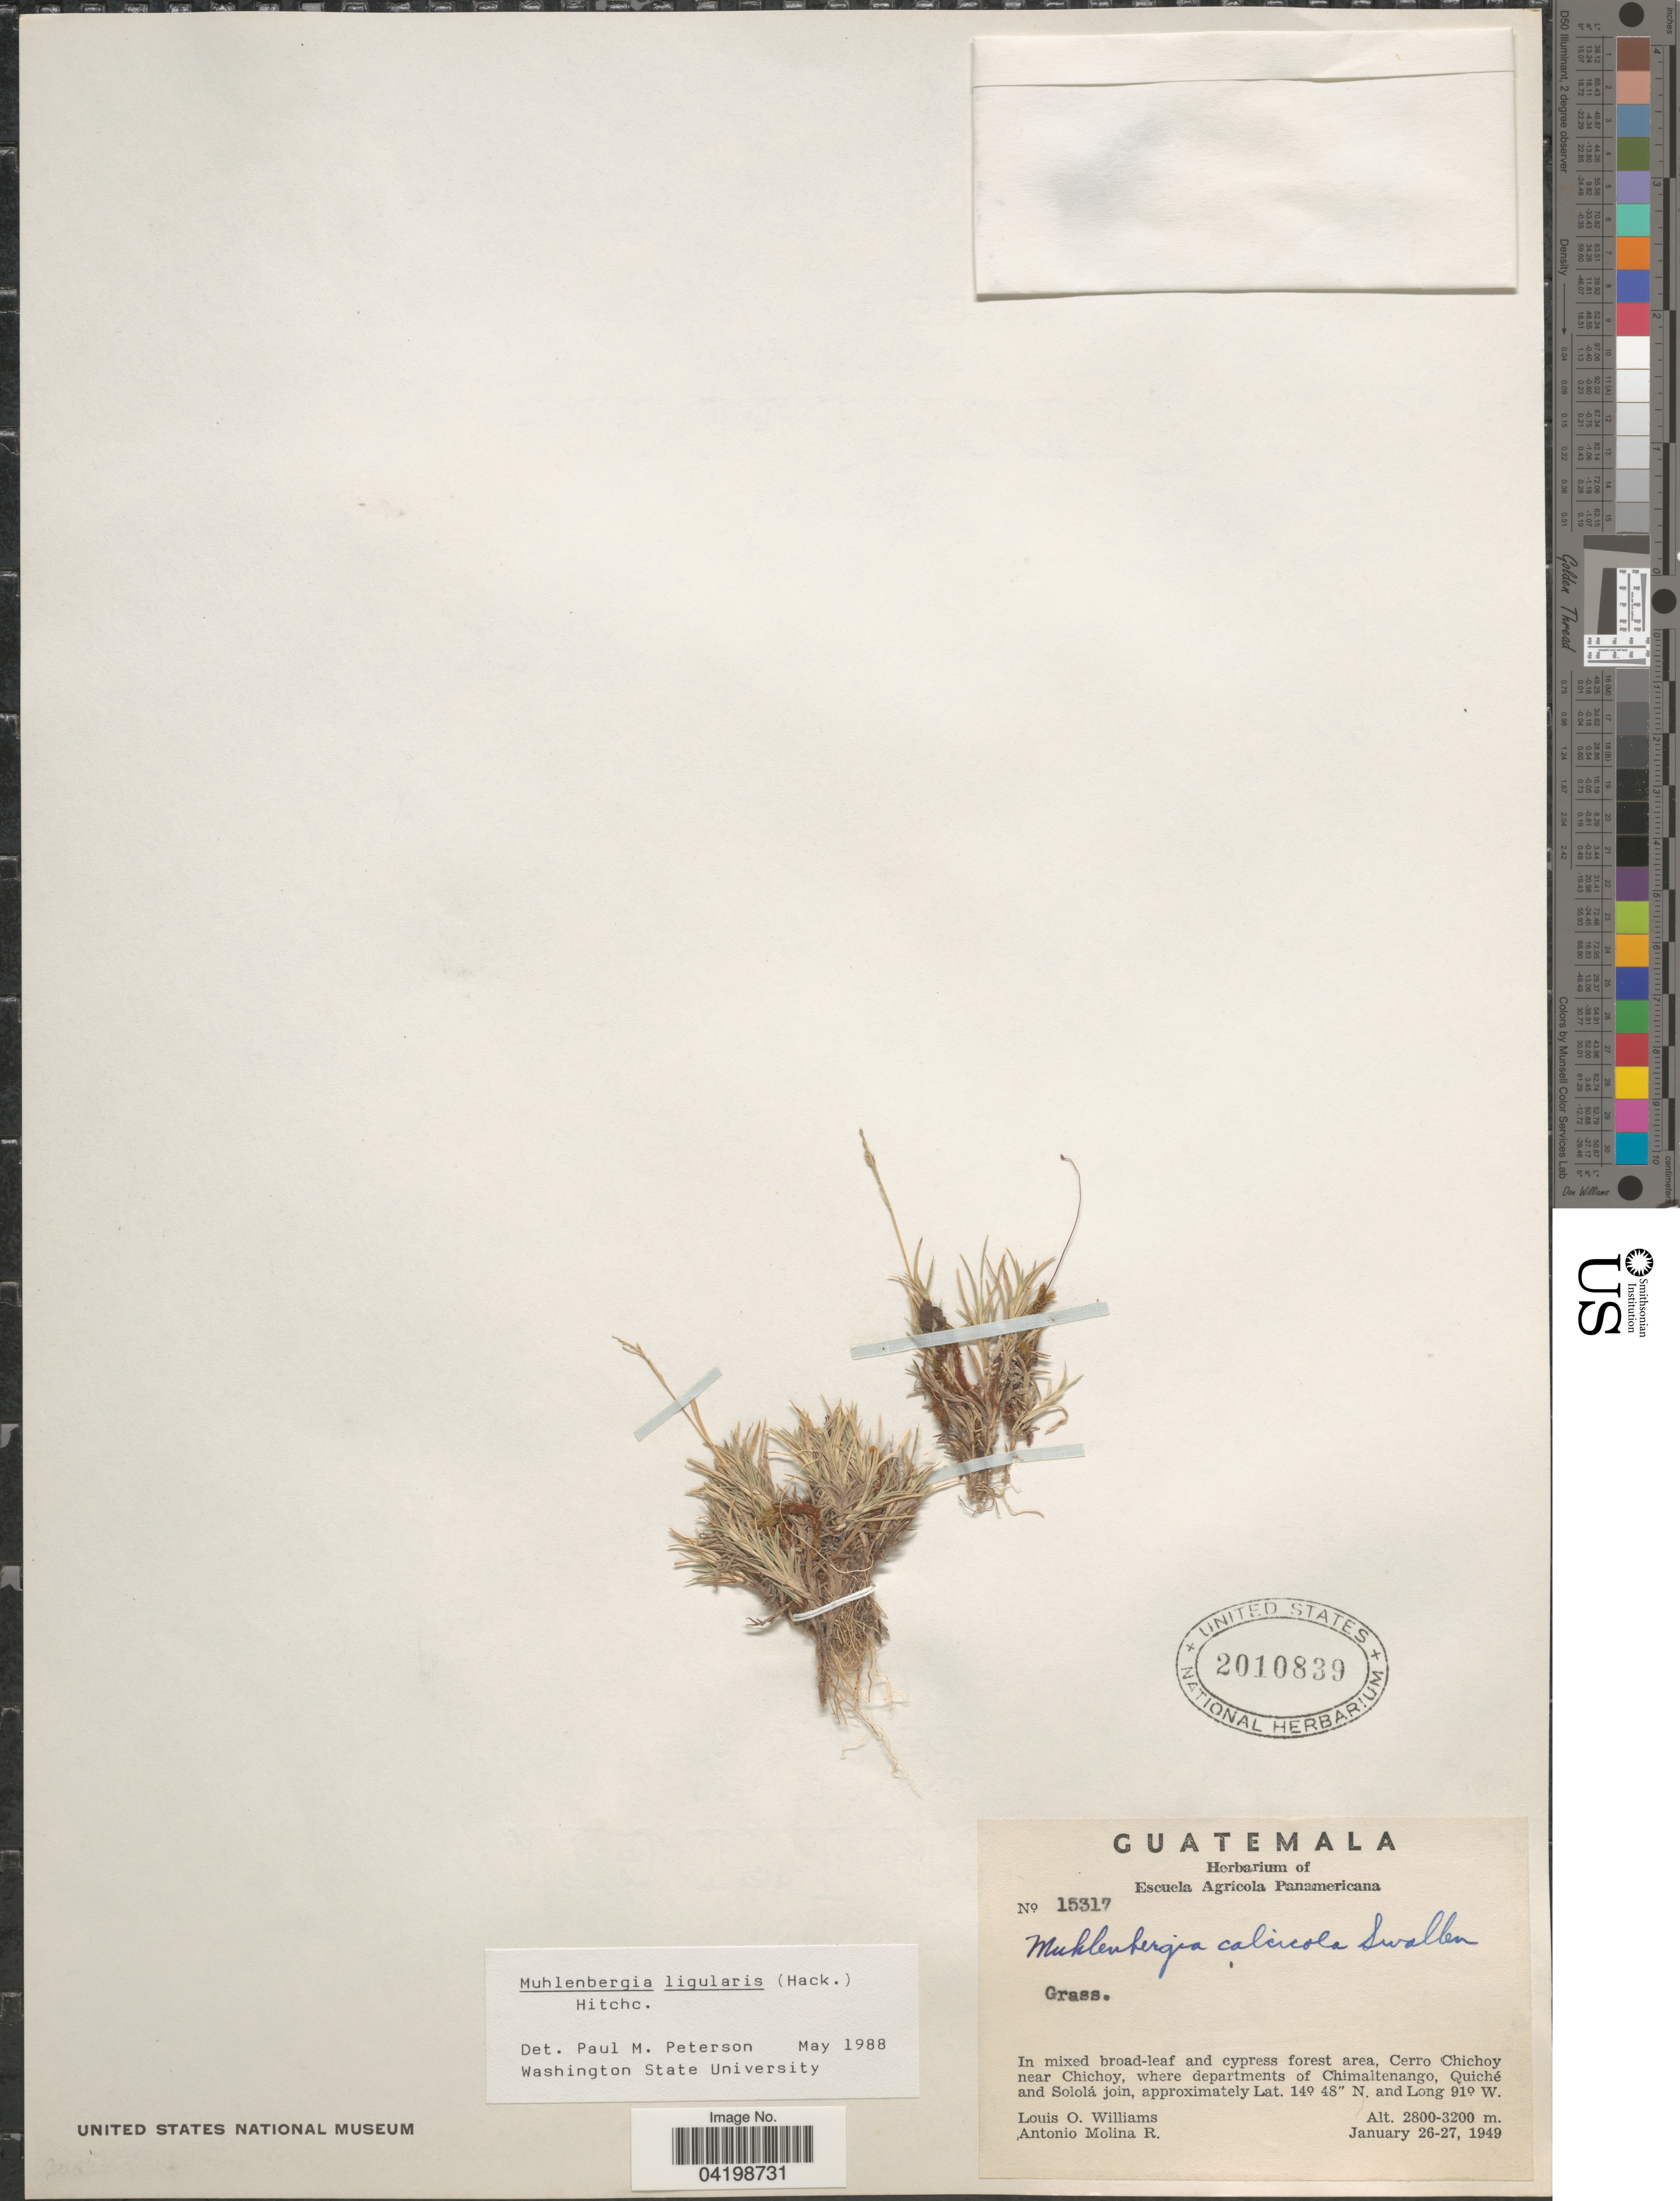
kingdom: Plantae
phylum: Tracheophyta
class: Liliopsida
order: Poales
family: Poaceae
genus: Muhlenbergia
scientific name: Muhlenbergia ligularis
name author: (Hack.) Hitchc.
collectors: L. O. Williams & A. Molina R.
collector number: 15317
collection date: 1949-01-26/1949-01-27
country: Guatemala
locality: In mixed broad-leaf and cypress forest area, Cerro Chichoy near Chichoy, where departments of Chimaltenango, Quiché and Sololá join.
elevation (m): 2800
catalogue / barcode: US 2010839